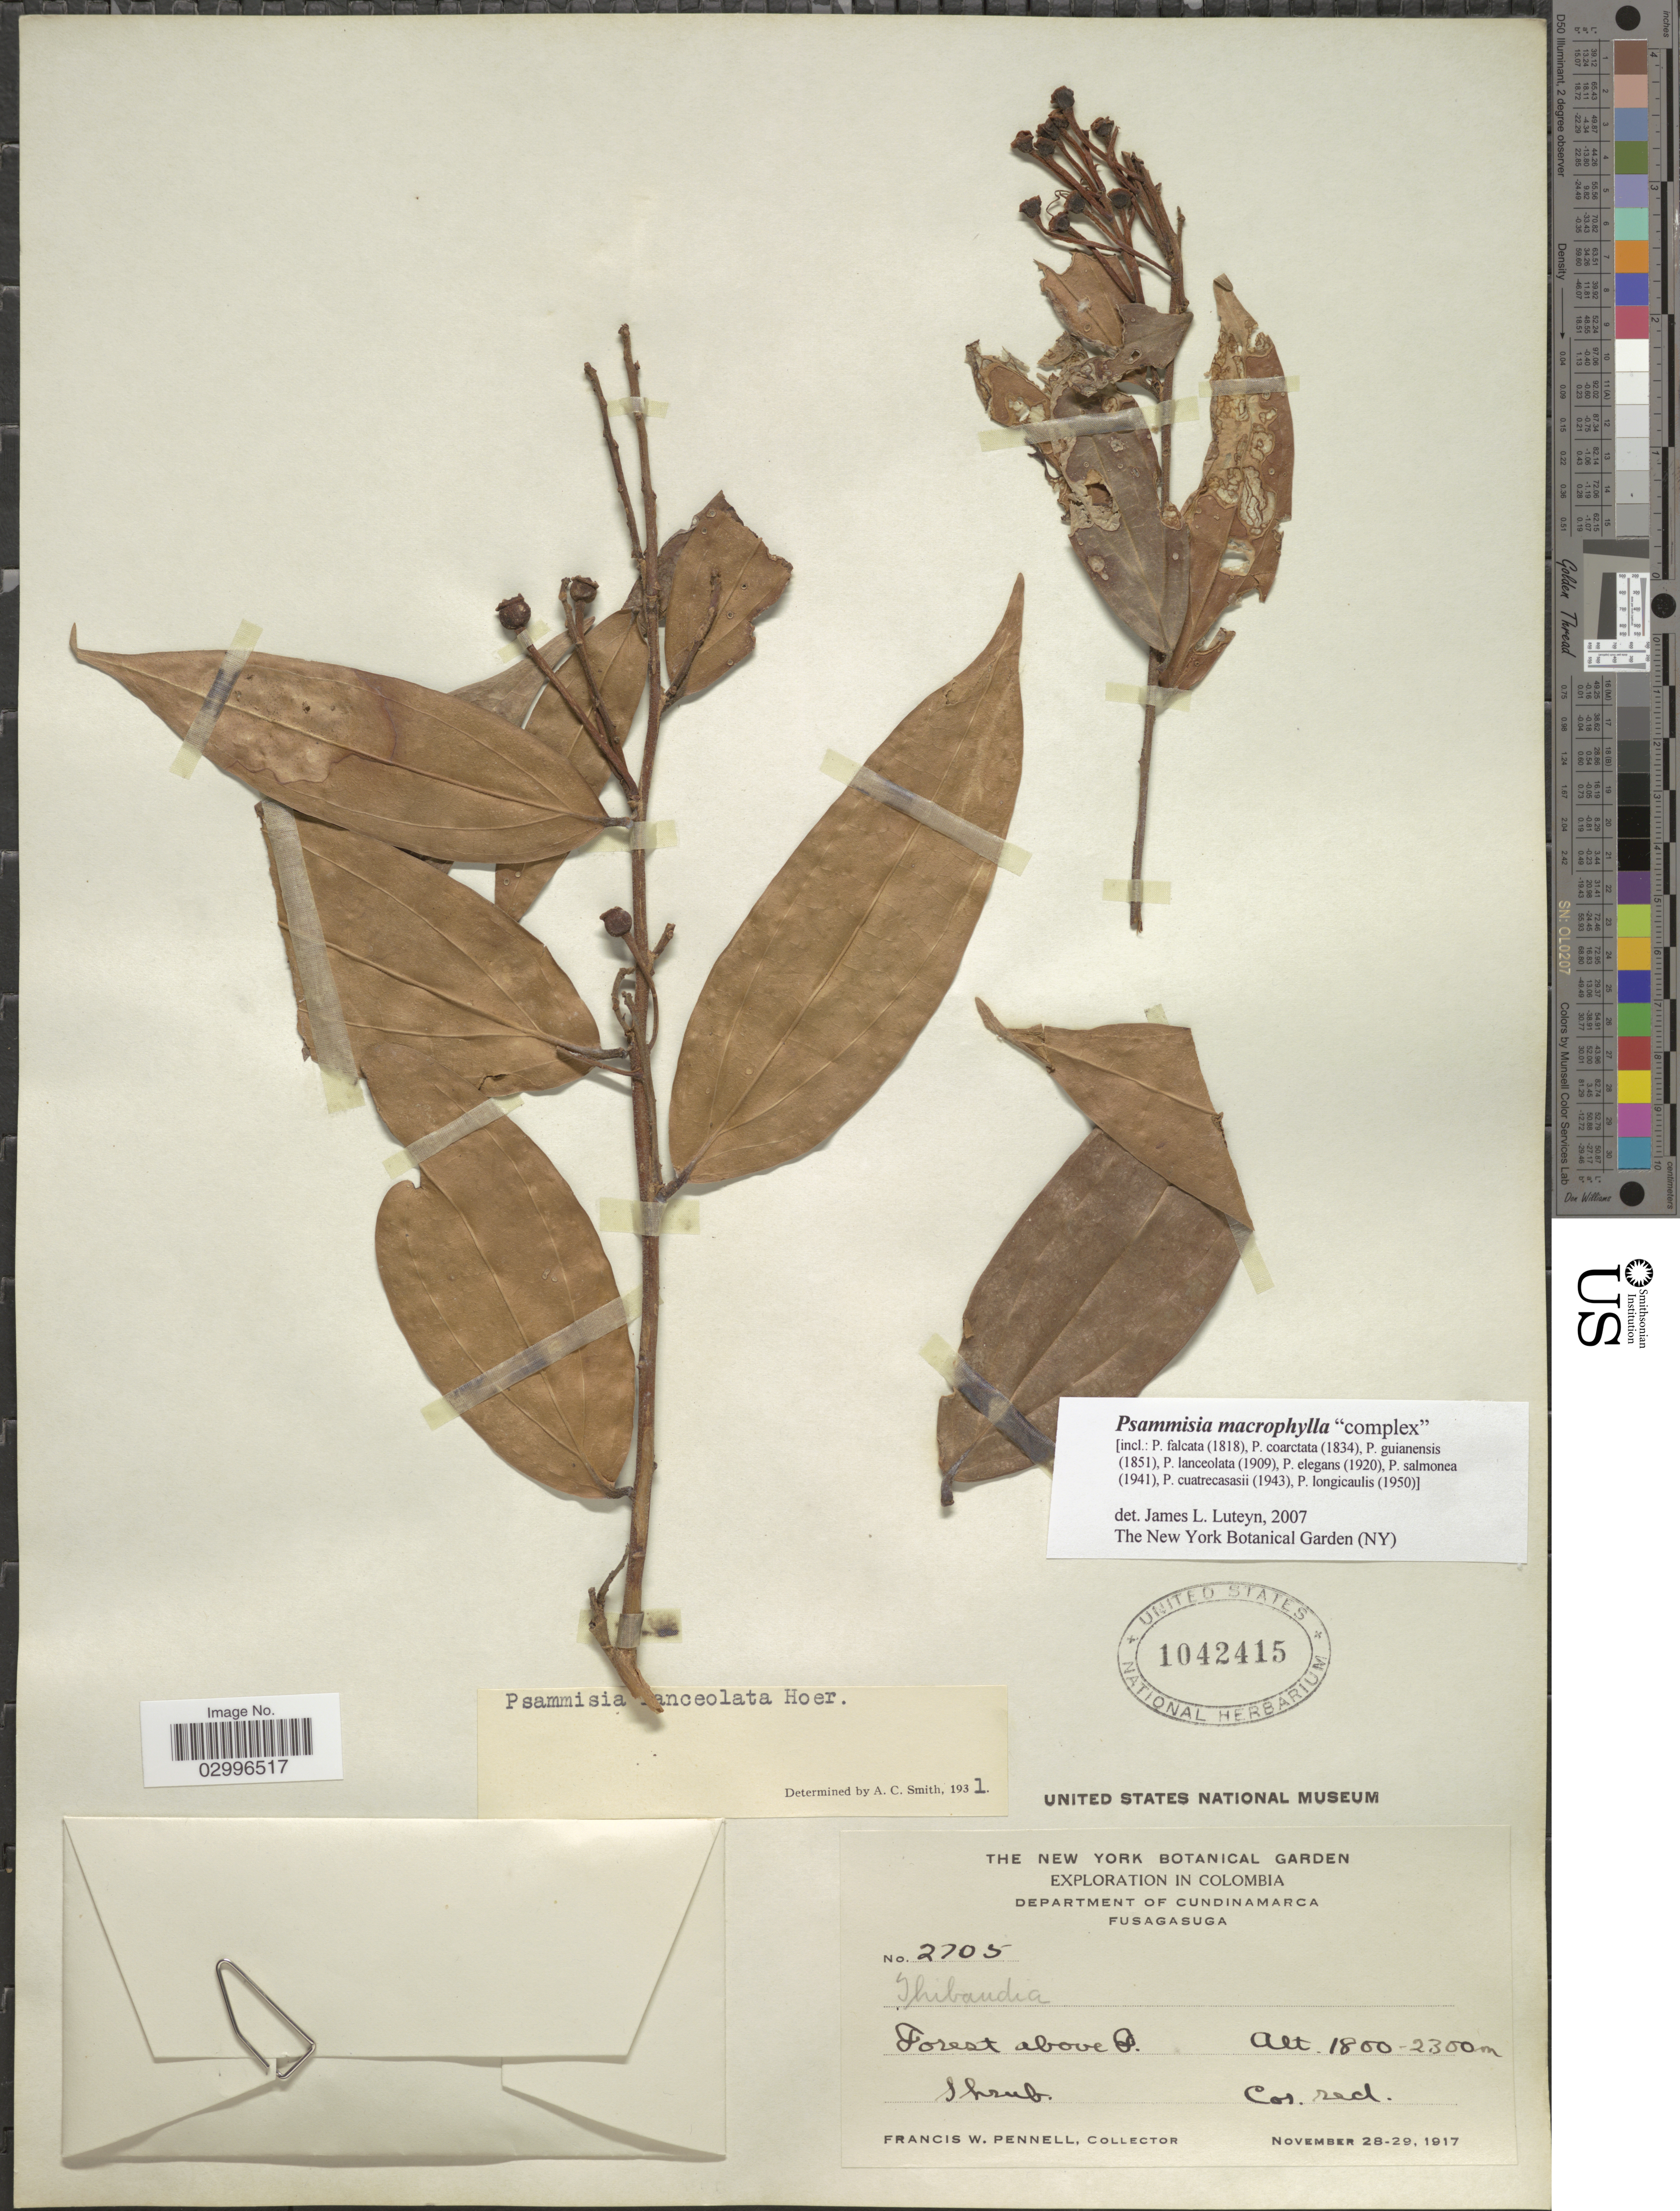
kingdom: Plantae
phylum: Tracheophyta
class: Magnoliopsida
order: Ericales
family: Ericaceae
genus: Psammisia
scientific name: Psammisia macrophylla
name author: (Kunth) Klotzsch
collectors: F. W. Pennell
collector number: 2705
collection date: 1917-11-28/1917-11-29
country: Colombia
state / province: Cundinamarca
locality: Department of Cundinamarca. Fusagasuga.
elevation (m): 1800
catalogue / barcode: US 1042415